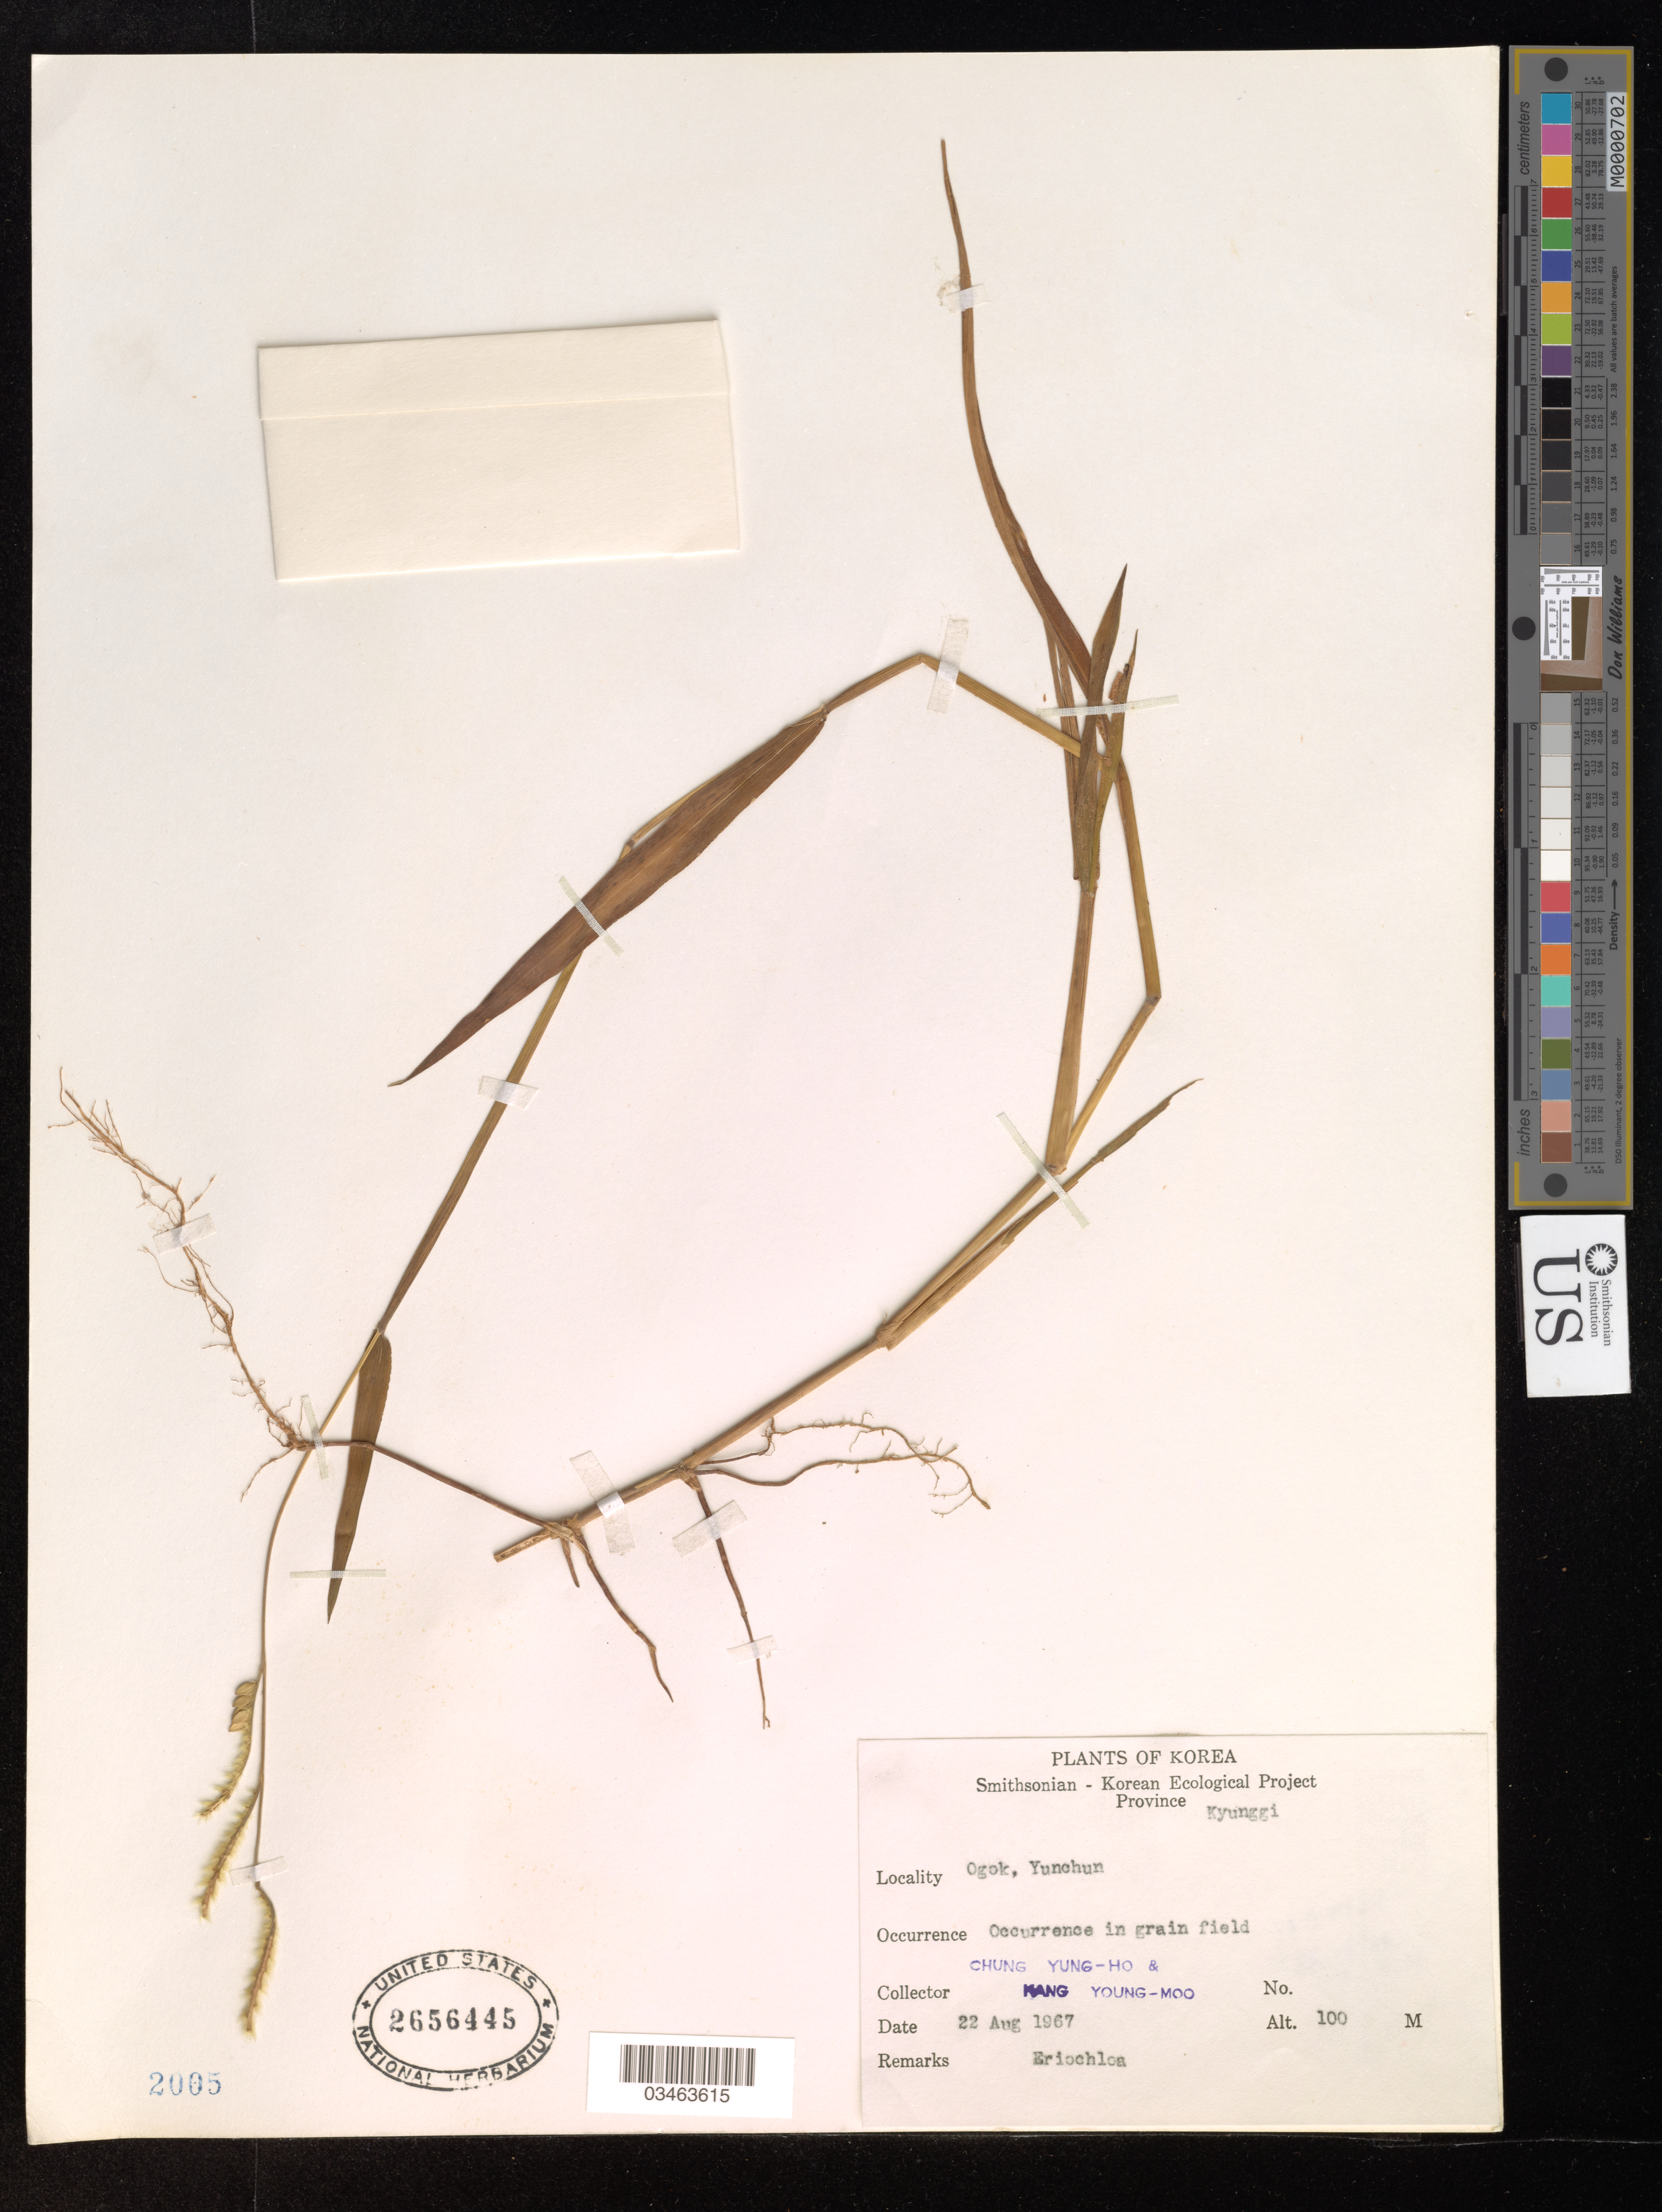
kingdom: Plantae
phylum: Tracheophyta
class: Liliopsida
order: Poales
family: Poaceae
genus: Eriochloa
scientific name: Eriochloa sp.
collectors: C. Yung-Ho & K. Young-Moo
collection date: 1967-08-22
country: Korea [obsolete]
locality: Province Kyunggi. Ogok, Yunchun.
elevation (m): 100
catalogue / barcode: US 2656445